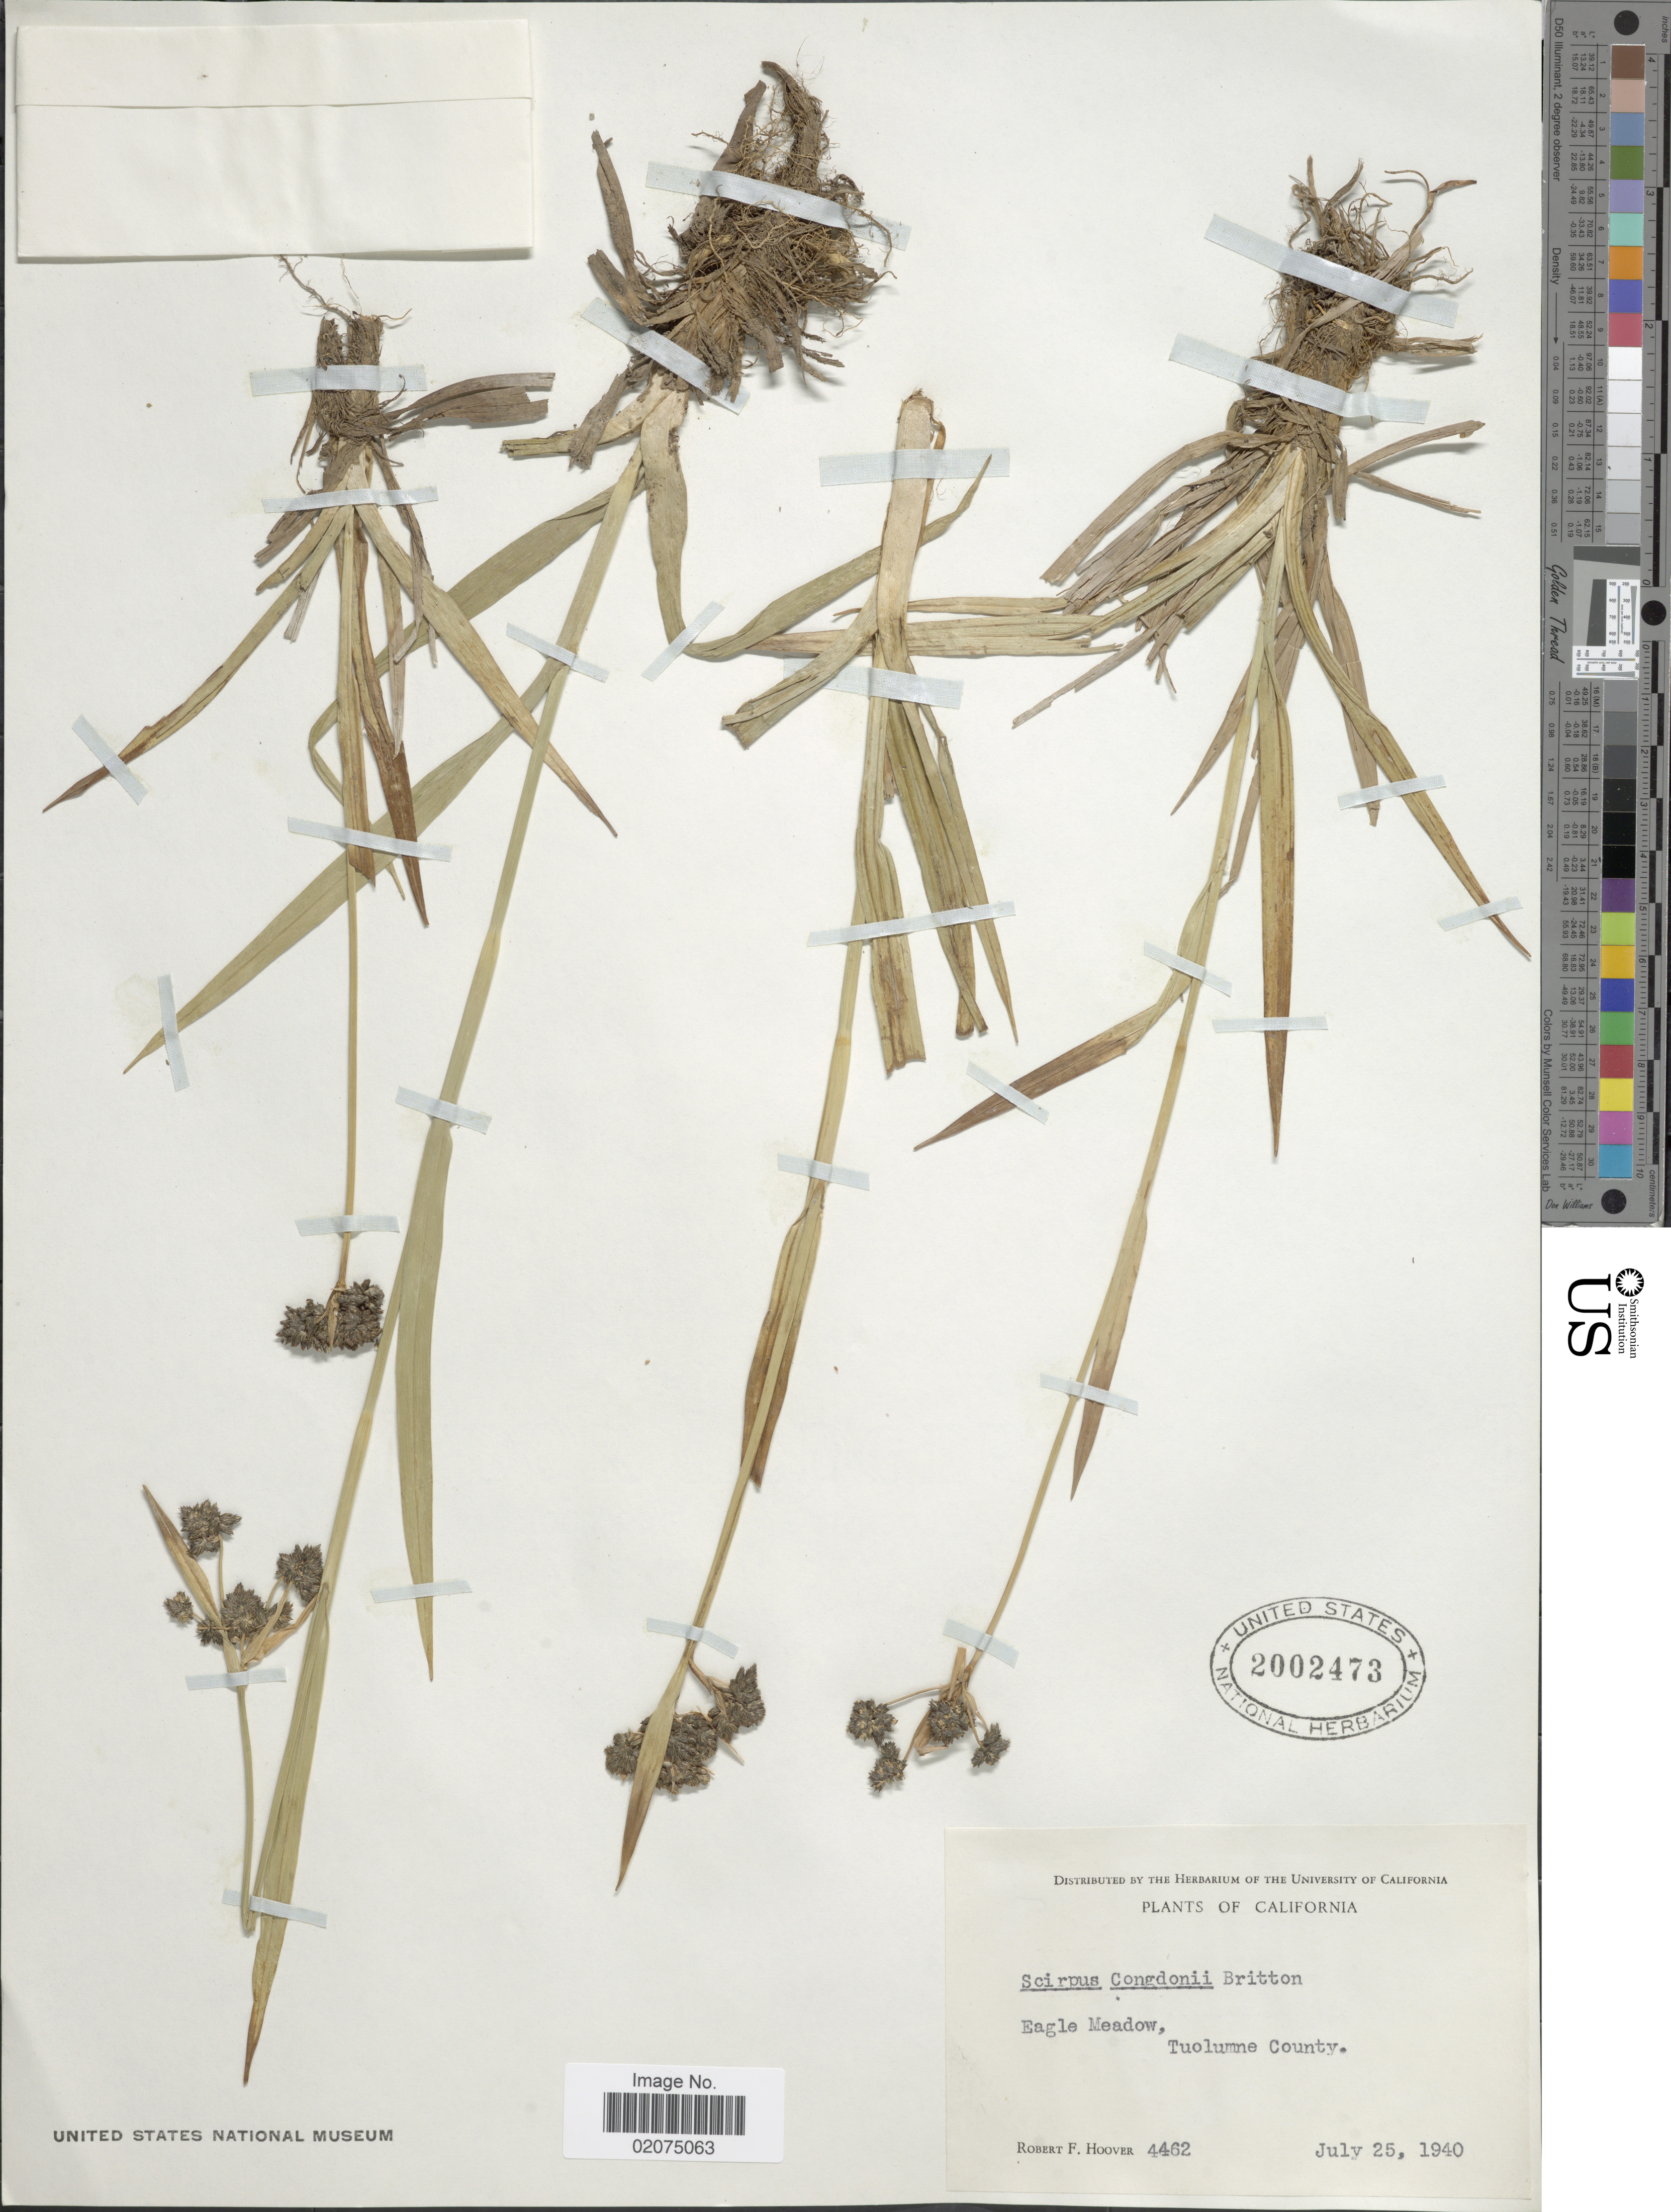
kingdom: Plantae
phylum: Tracheophyta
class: Liliopsida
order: Poales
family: Cyperaceae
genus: Scirpus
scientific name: Scirpus congdonii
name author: Britton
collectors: R. F. Hoover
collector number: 4462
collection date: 1940-07-25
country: United States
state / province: California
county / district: Tuolumne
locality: Eagle Meadow, Tuolumne County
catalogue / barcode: US 2002473